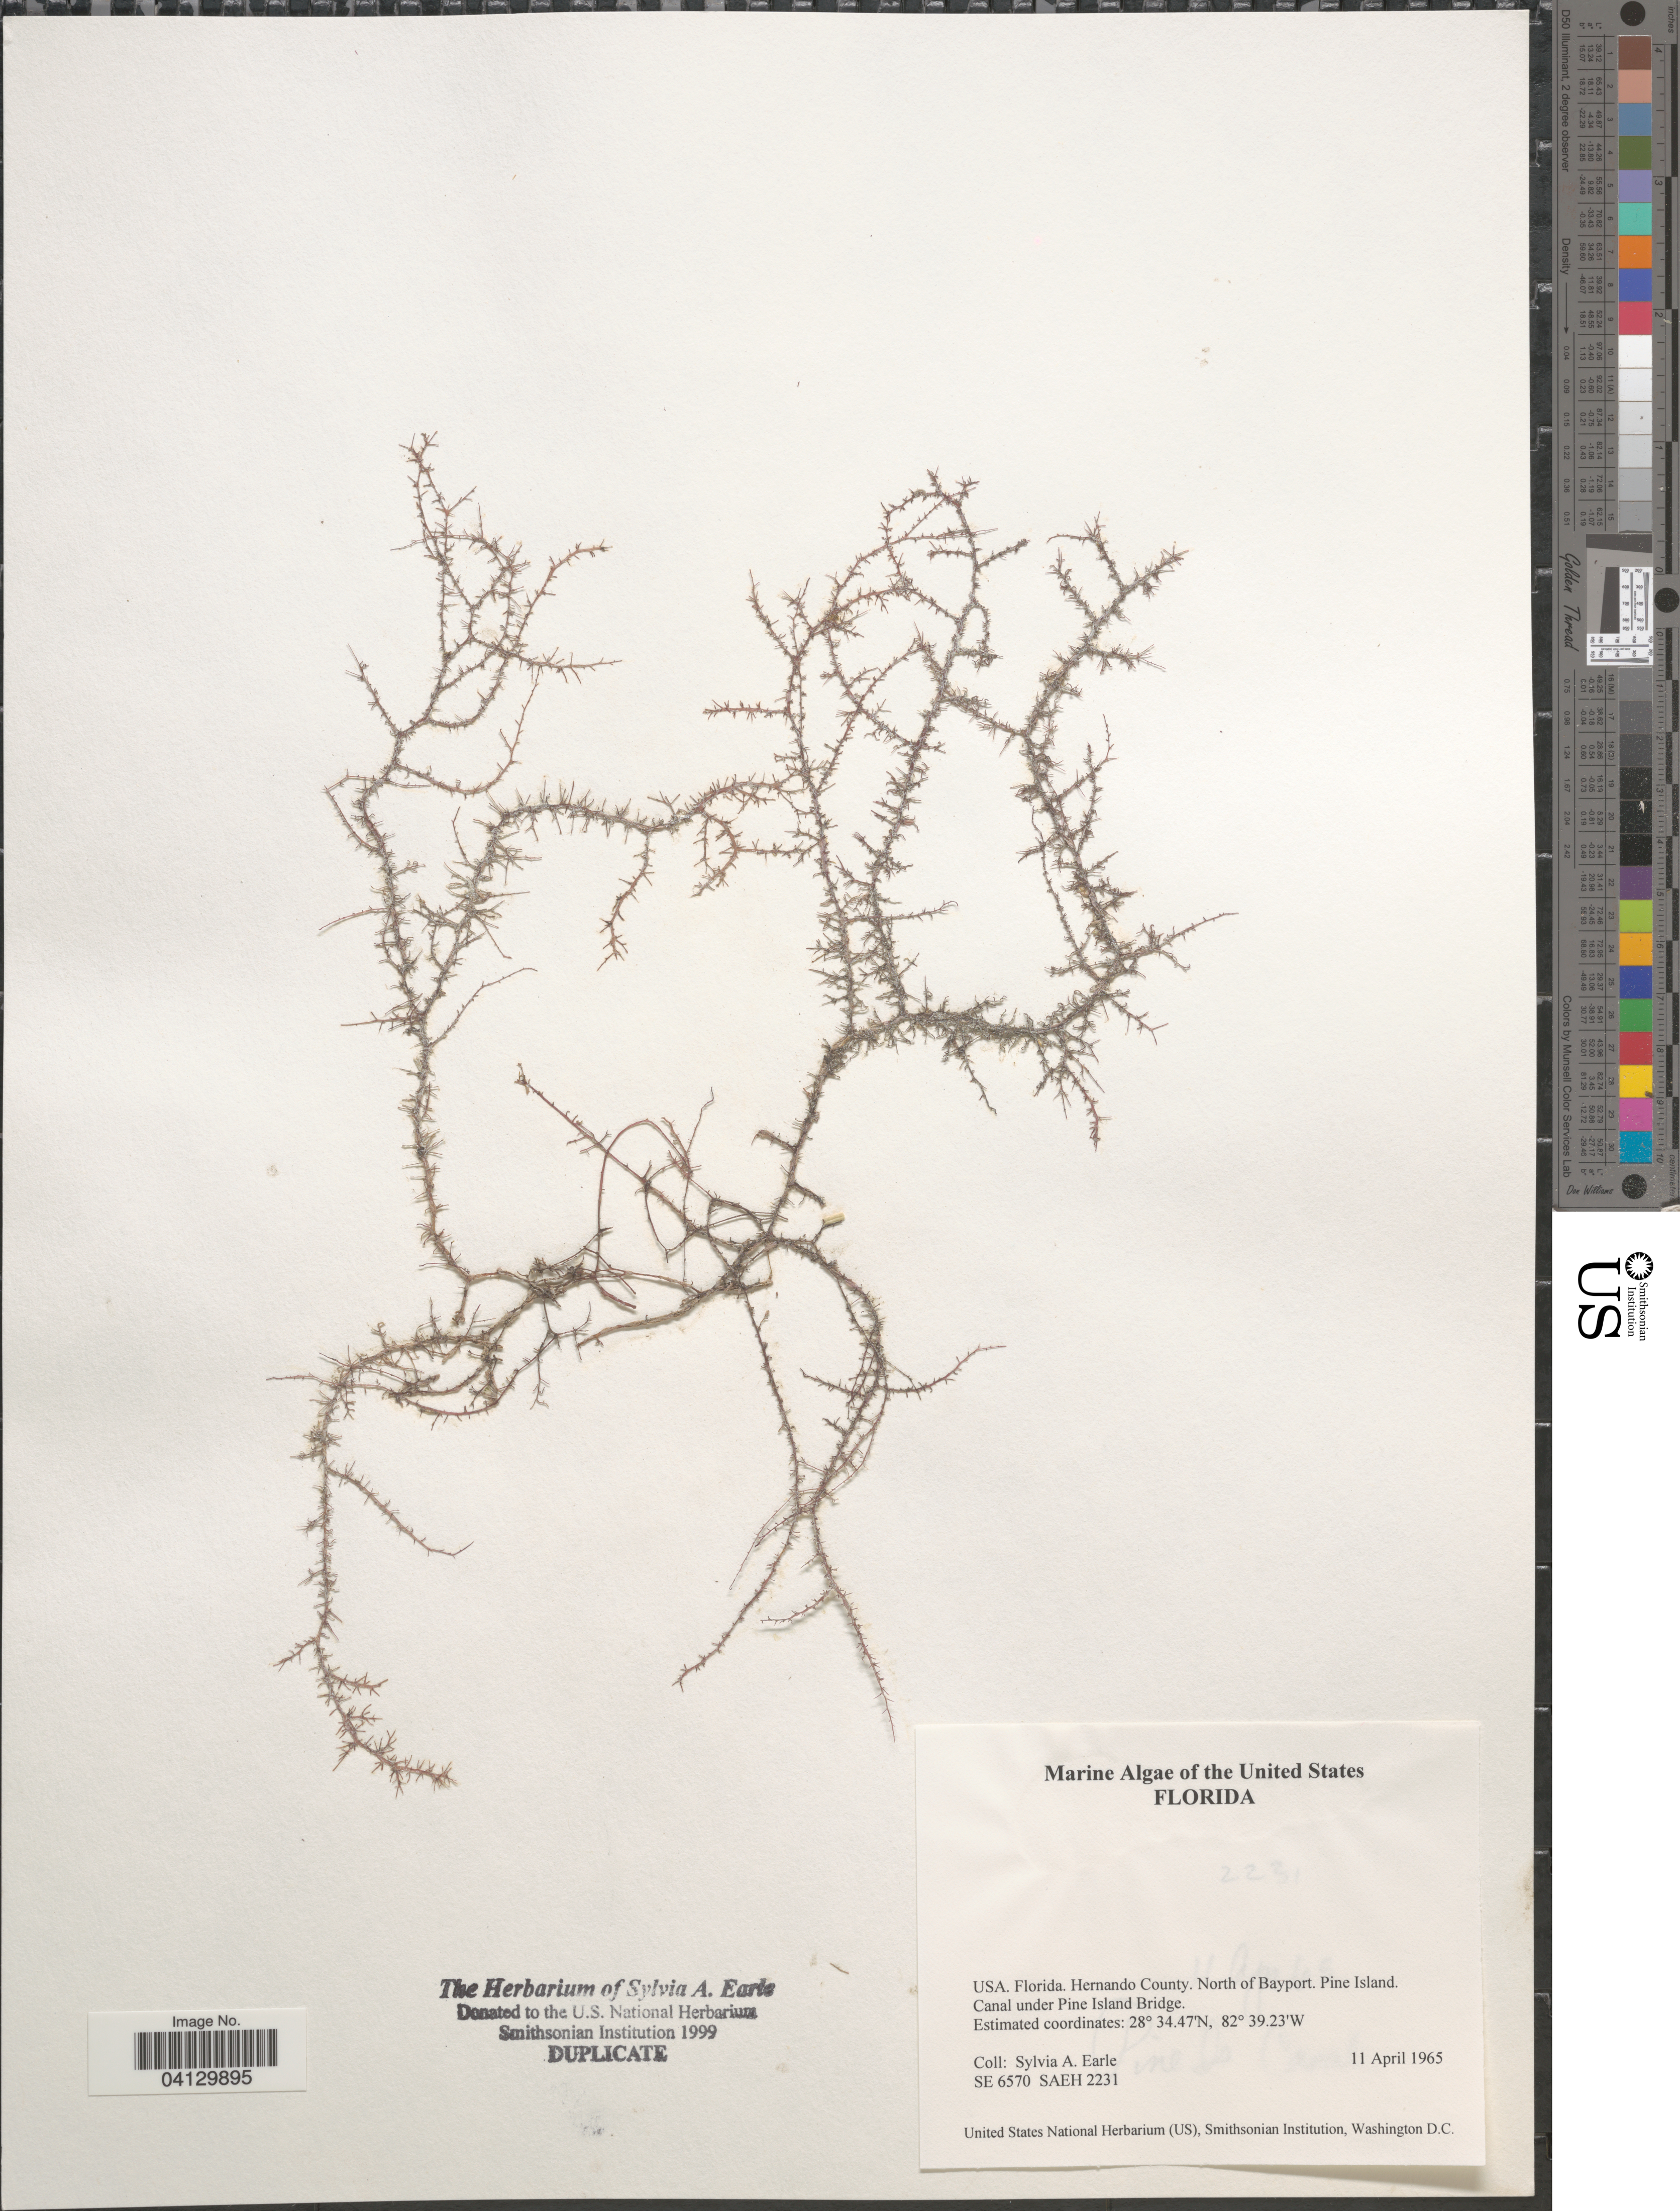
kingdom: Plantae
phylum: Rhodophyta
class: Florideophyceae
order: Corallinales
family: Corallinaceae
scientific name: Crustose Coralline Algae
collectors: S. A. Earle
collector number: SE6570/SAEH2231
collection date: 1965-04-11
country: United States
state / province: Florida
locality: Hernando County. North of Bayport. Pine Island. Canal under Pine Island Bridge.